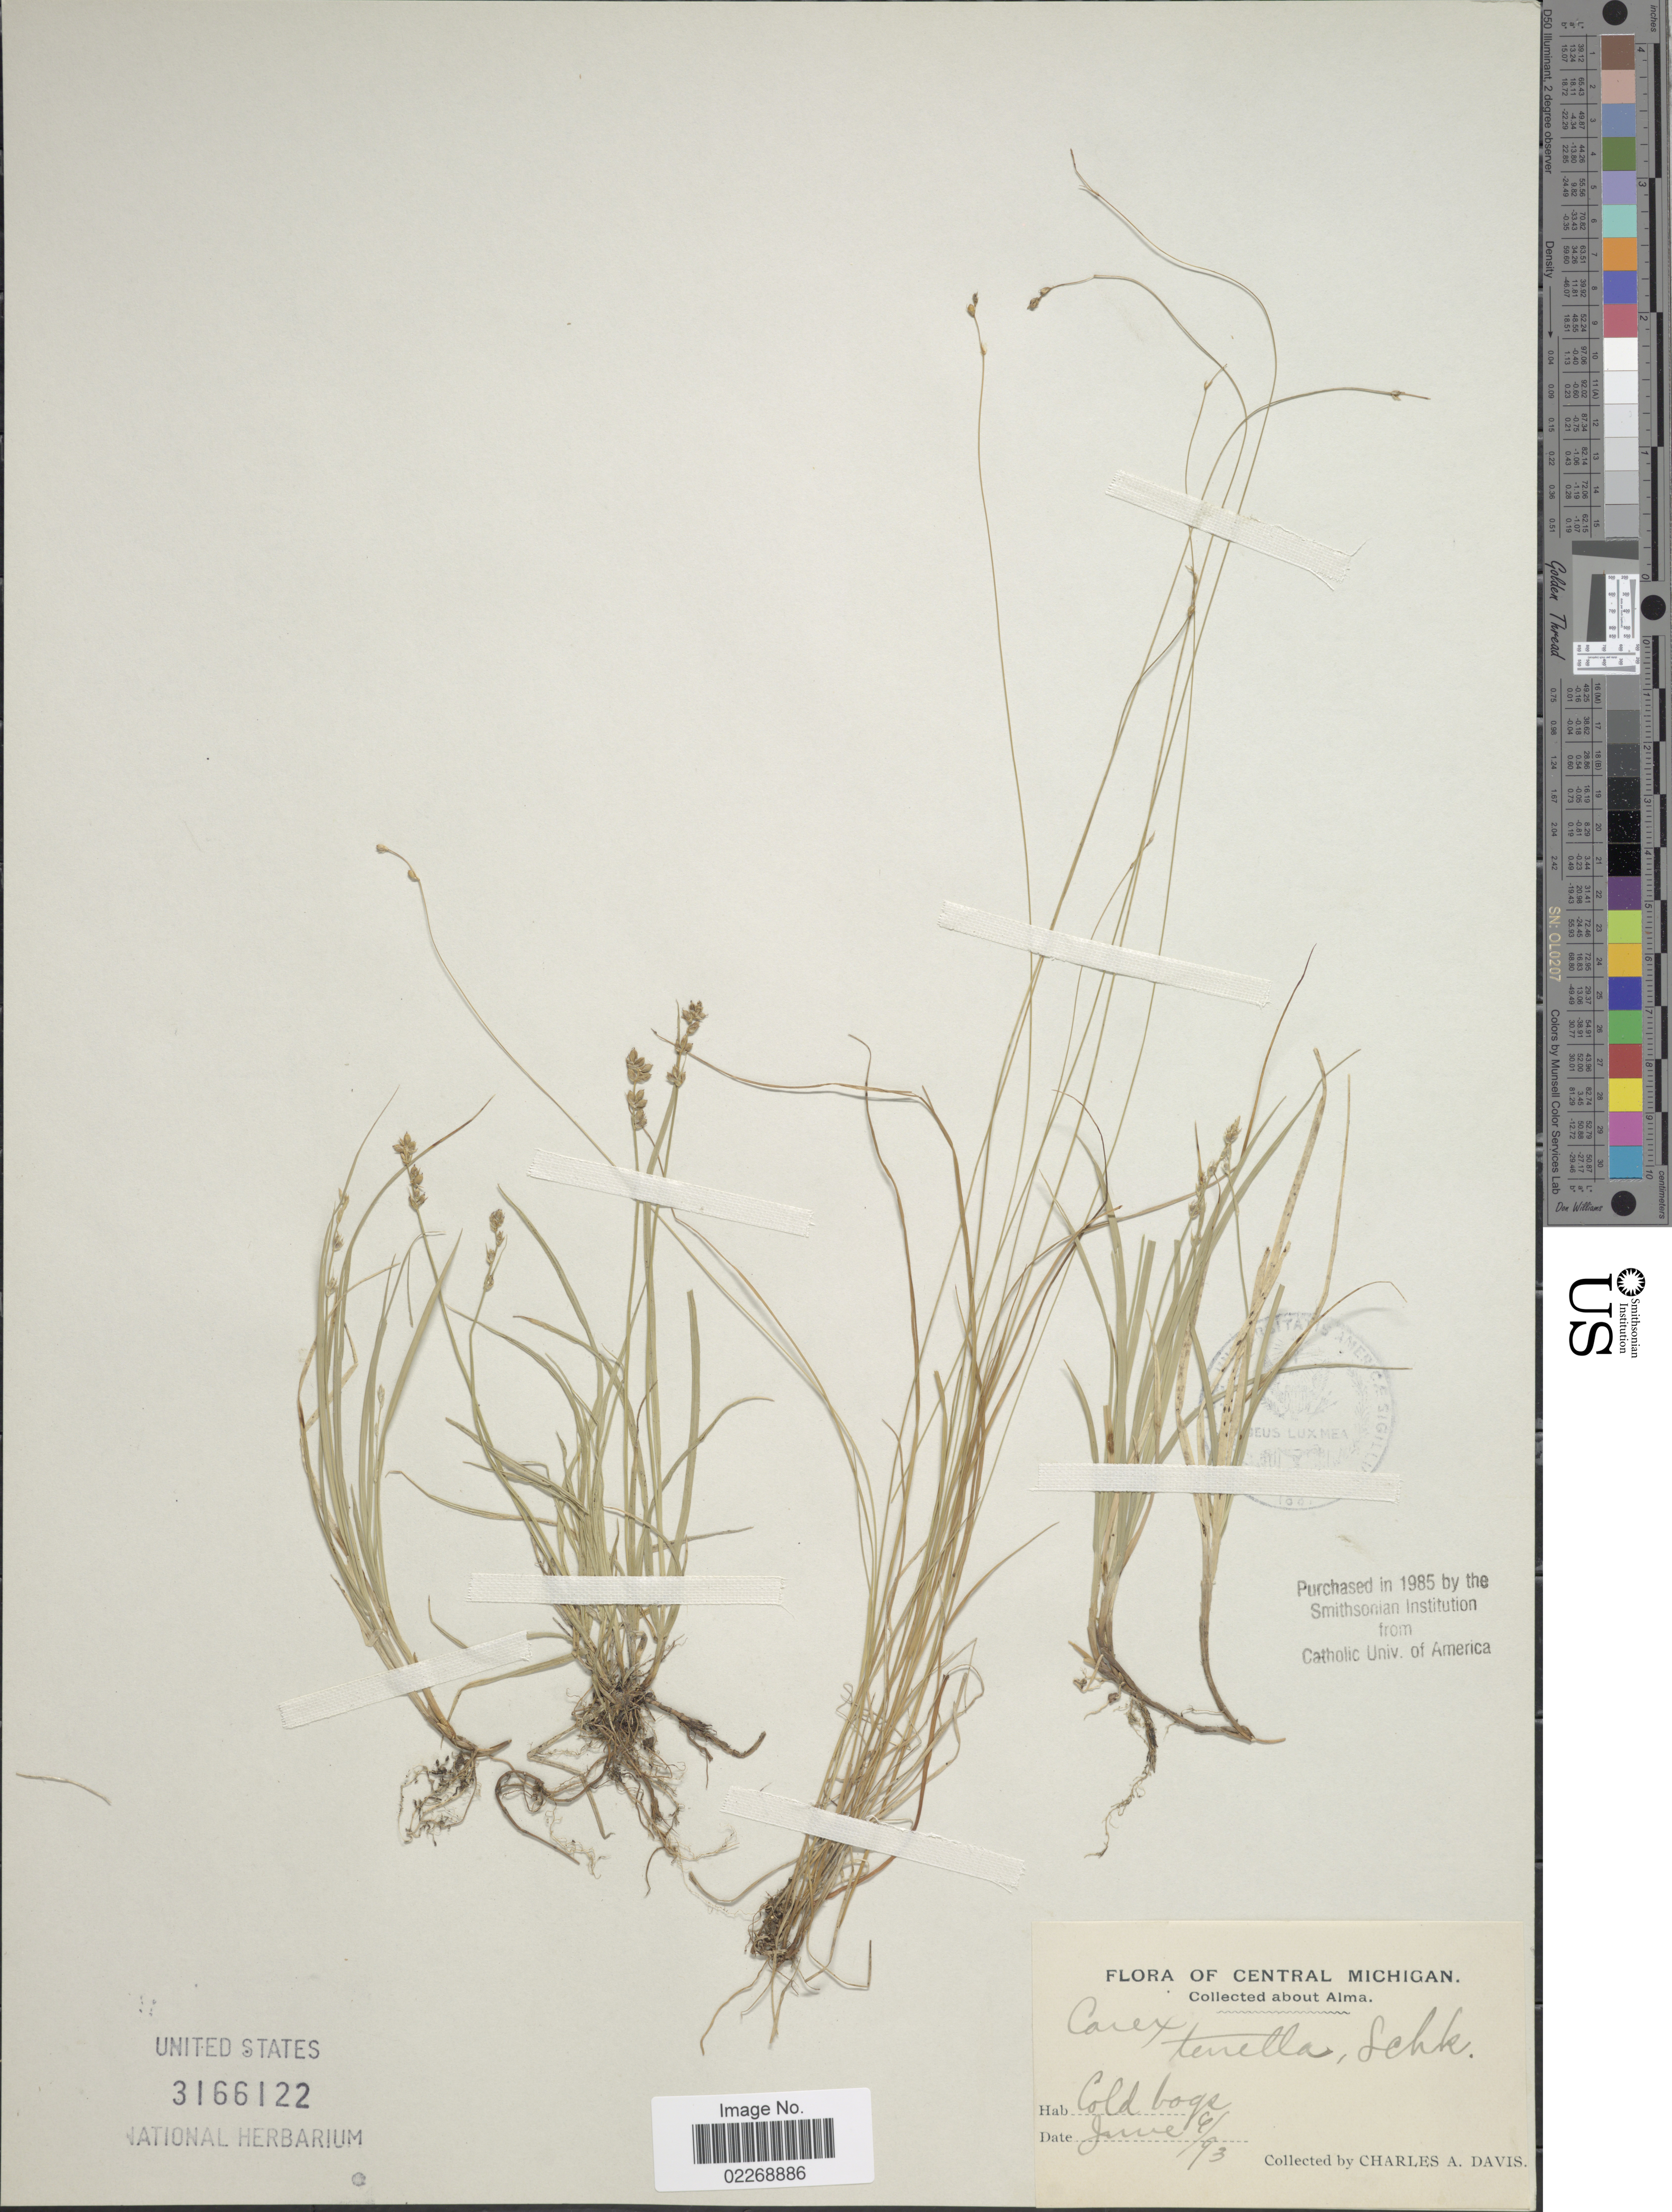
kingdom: Plantae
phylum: Tracheophyta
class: Liliopsida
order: Poales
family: Cyperaceae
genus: Carex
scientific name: Carex disperma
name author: Dewey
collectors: C. Davis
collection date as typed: Transcribed d/m/y: 9/6/93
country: United States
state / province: Michigan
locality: Central Michigan, about Alma, Cold bogs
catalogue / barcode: US 3166122